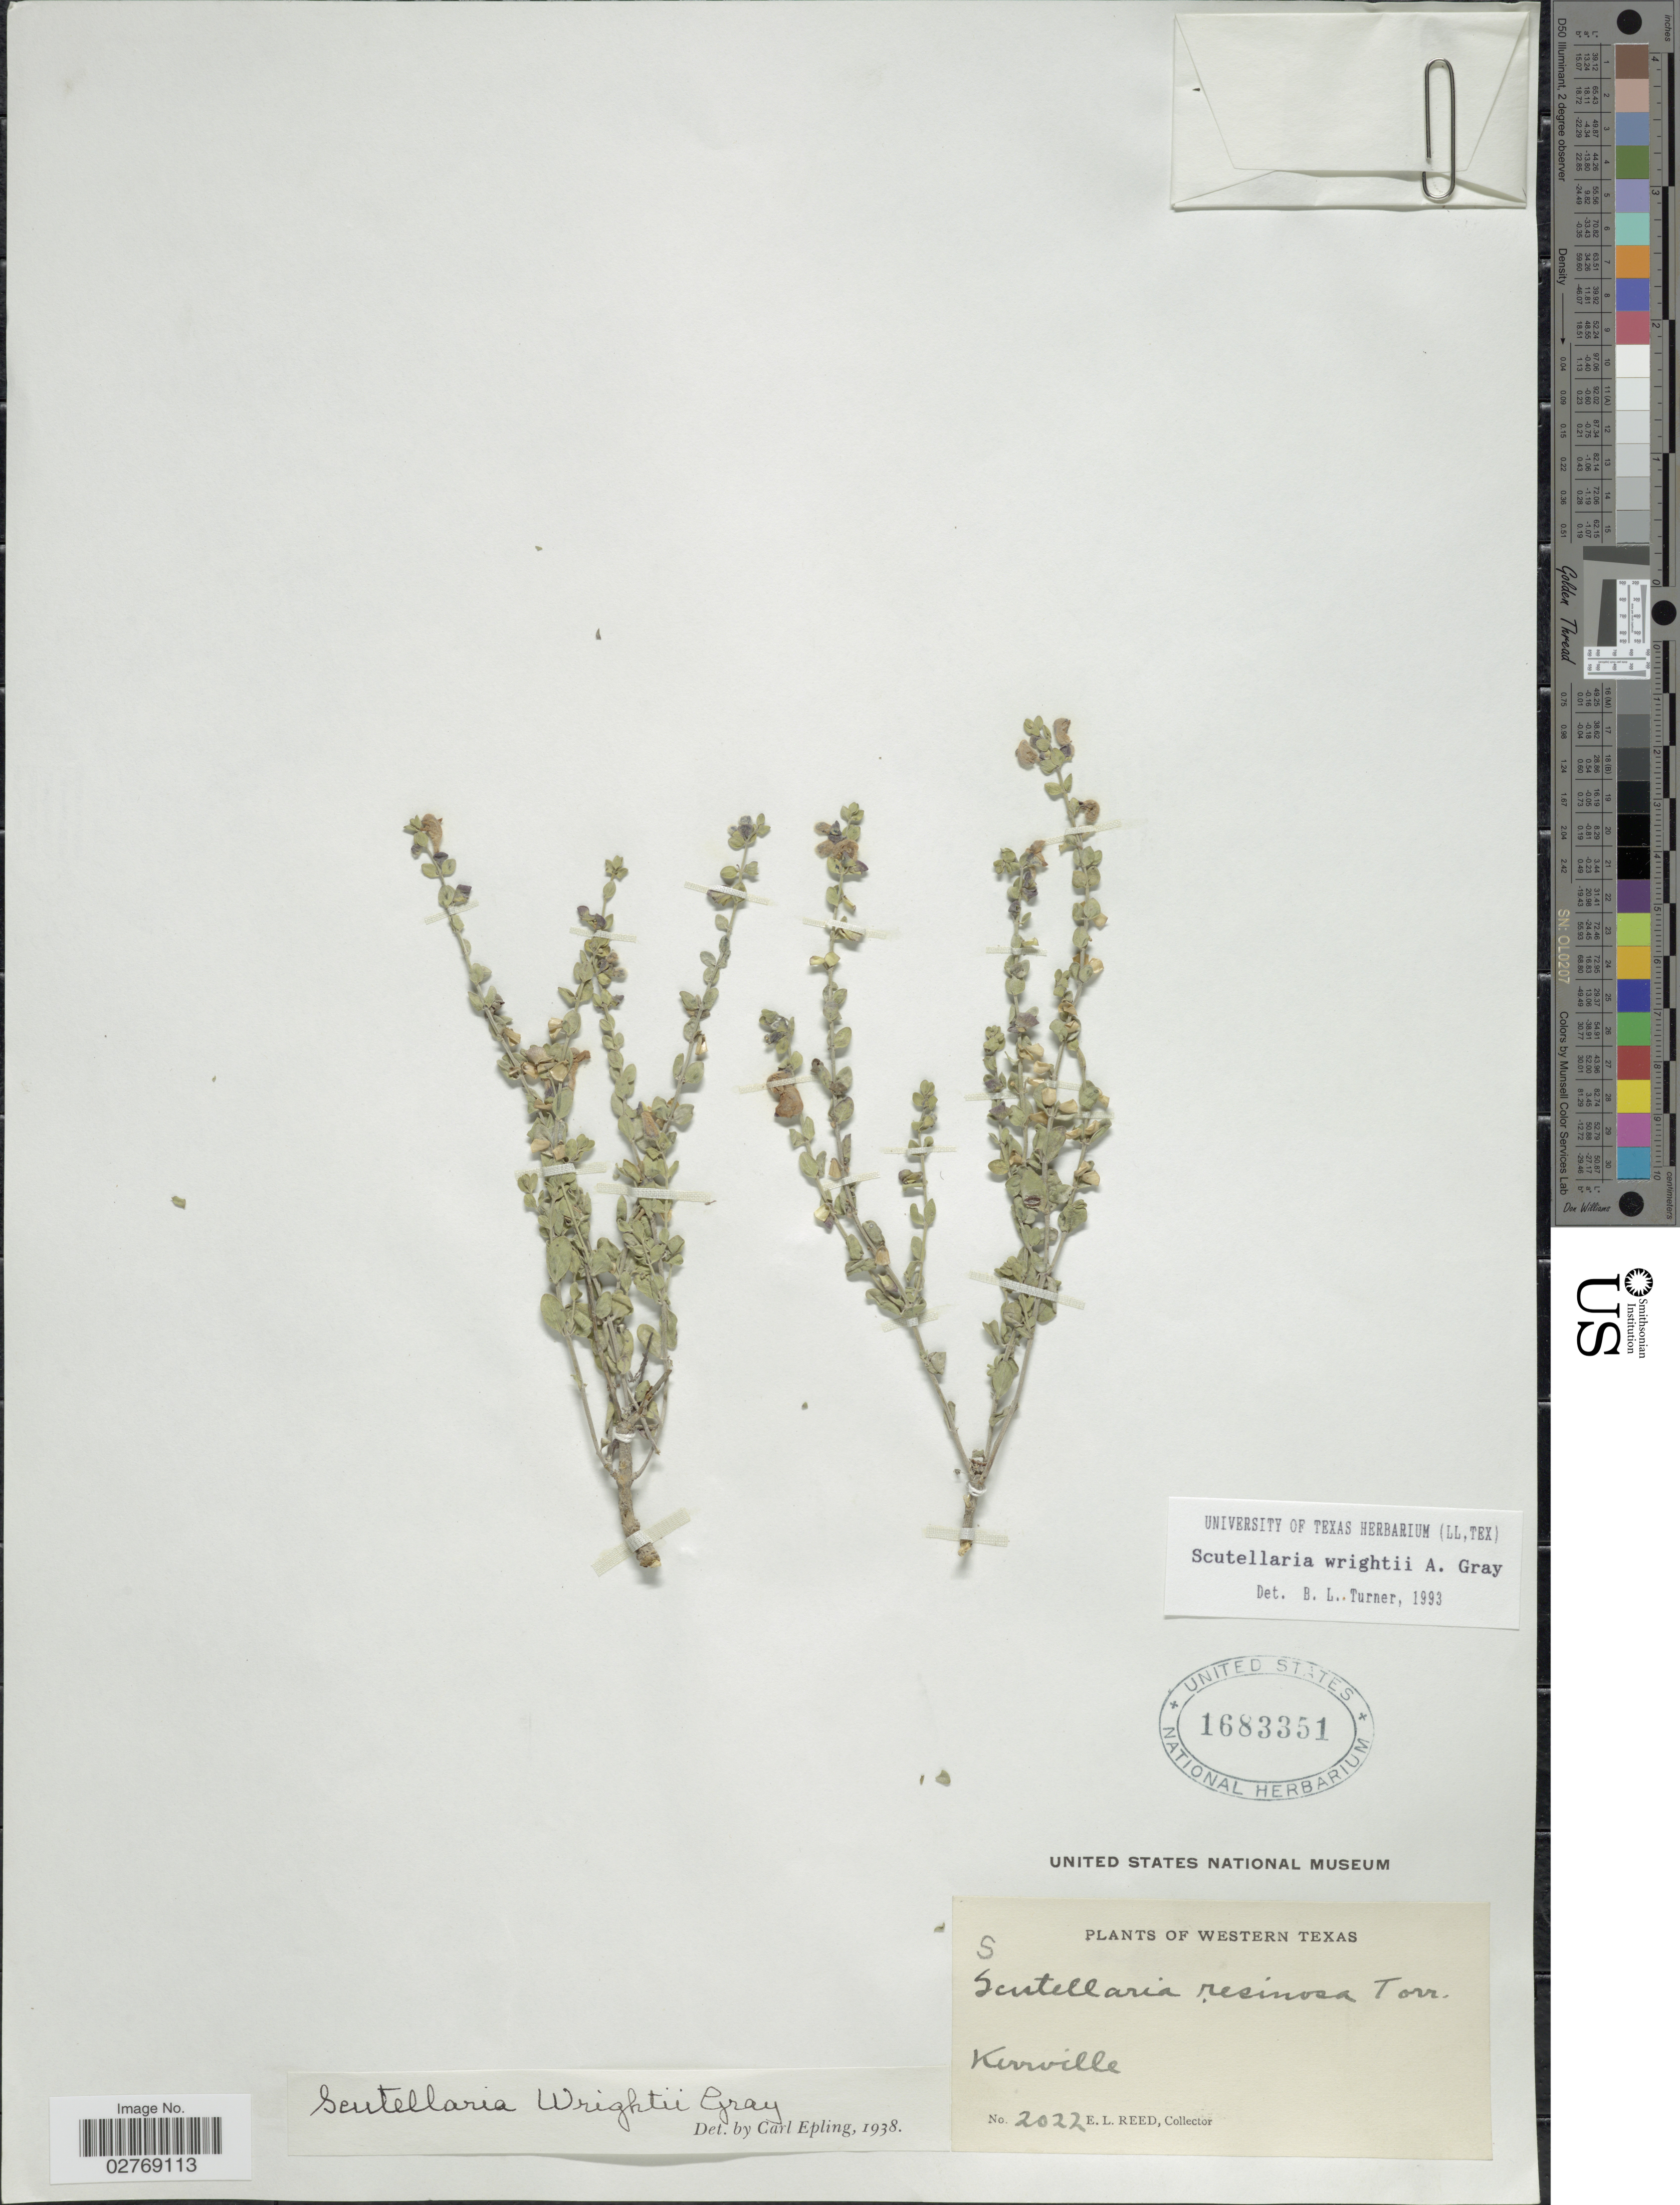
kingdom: Plantae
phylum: Tracheophyta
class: Magnoliopsida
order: Lamiales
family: Lamiaceae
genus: Scutellaria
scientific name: Scutellaria wrightii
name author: A. Gray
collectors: E. Reed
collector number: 2022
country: United States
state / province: Texas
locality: Western Texas. Kerrville.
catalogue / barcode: US 1683351